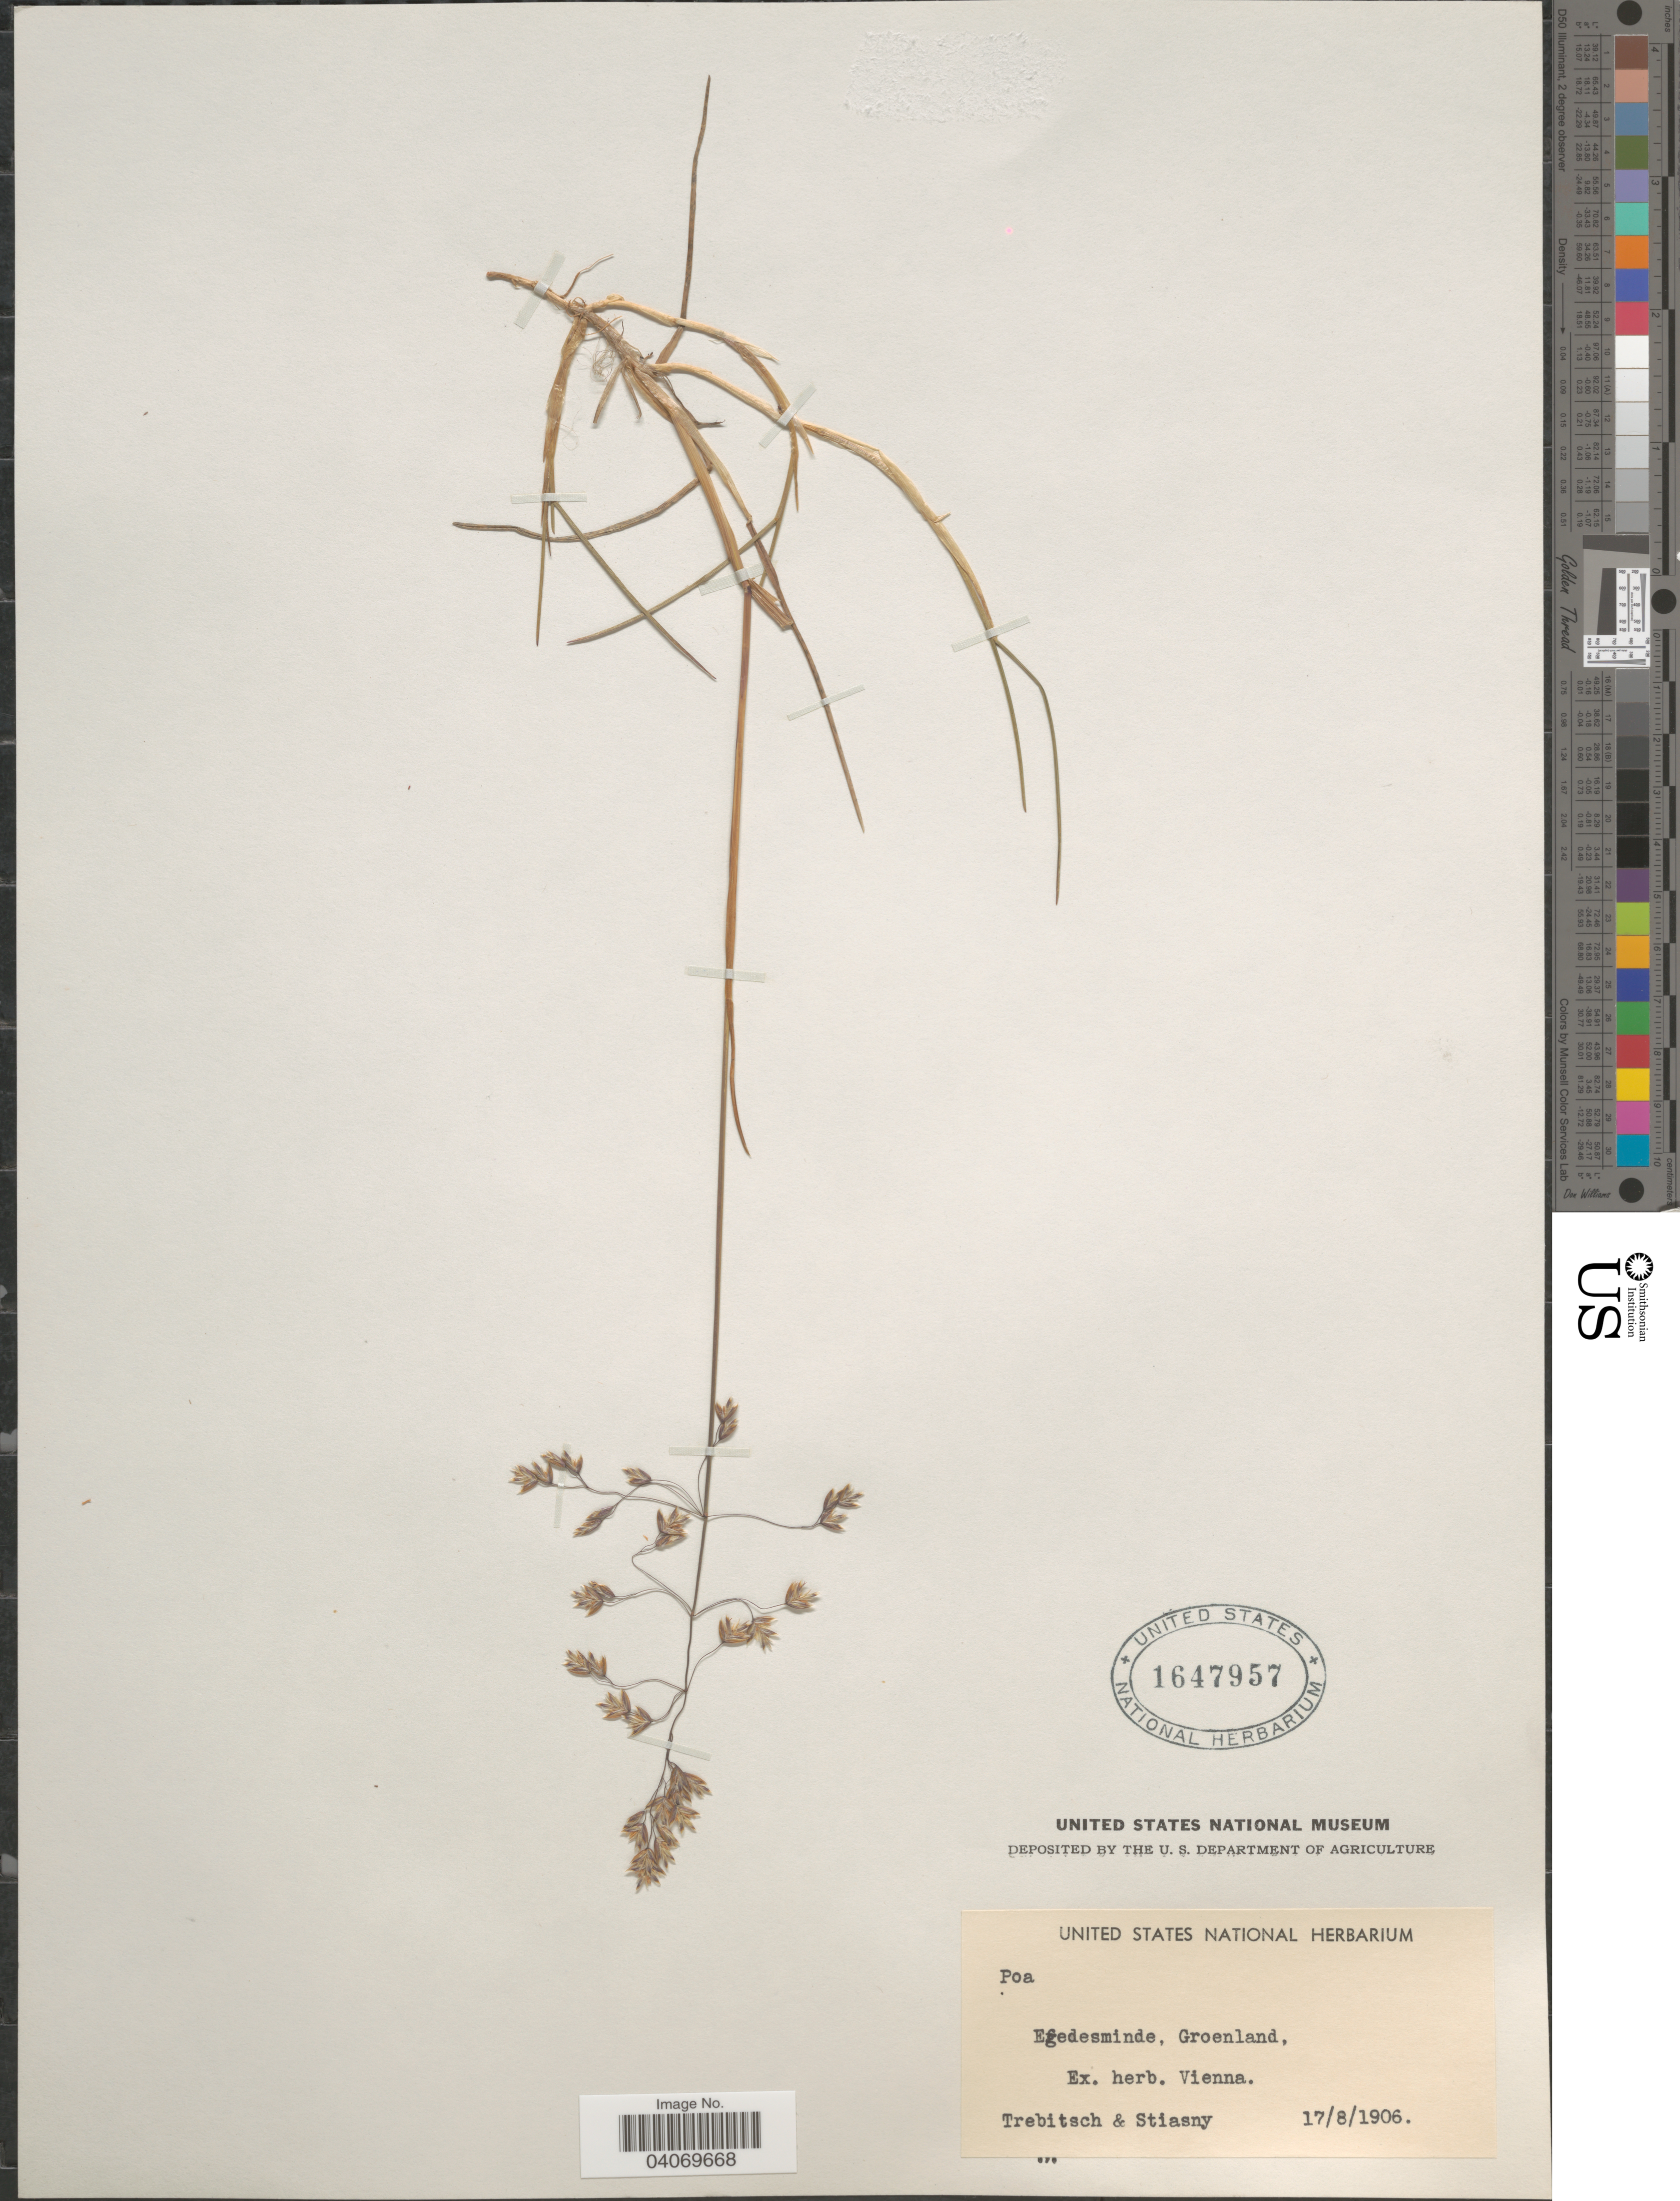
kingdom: Plantae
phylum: Tracheophyta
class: Liliopsida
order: Poales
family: Poaceae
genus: Poa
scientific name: Poa sp.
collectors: Trebitsch & Stiasny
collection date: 1906-08-17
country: Greenland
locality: Egedesminde, Groenland.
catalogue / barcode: US 1647957